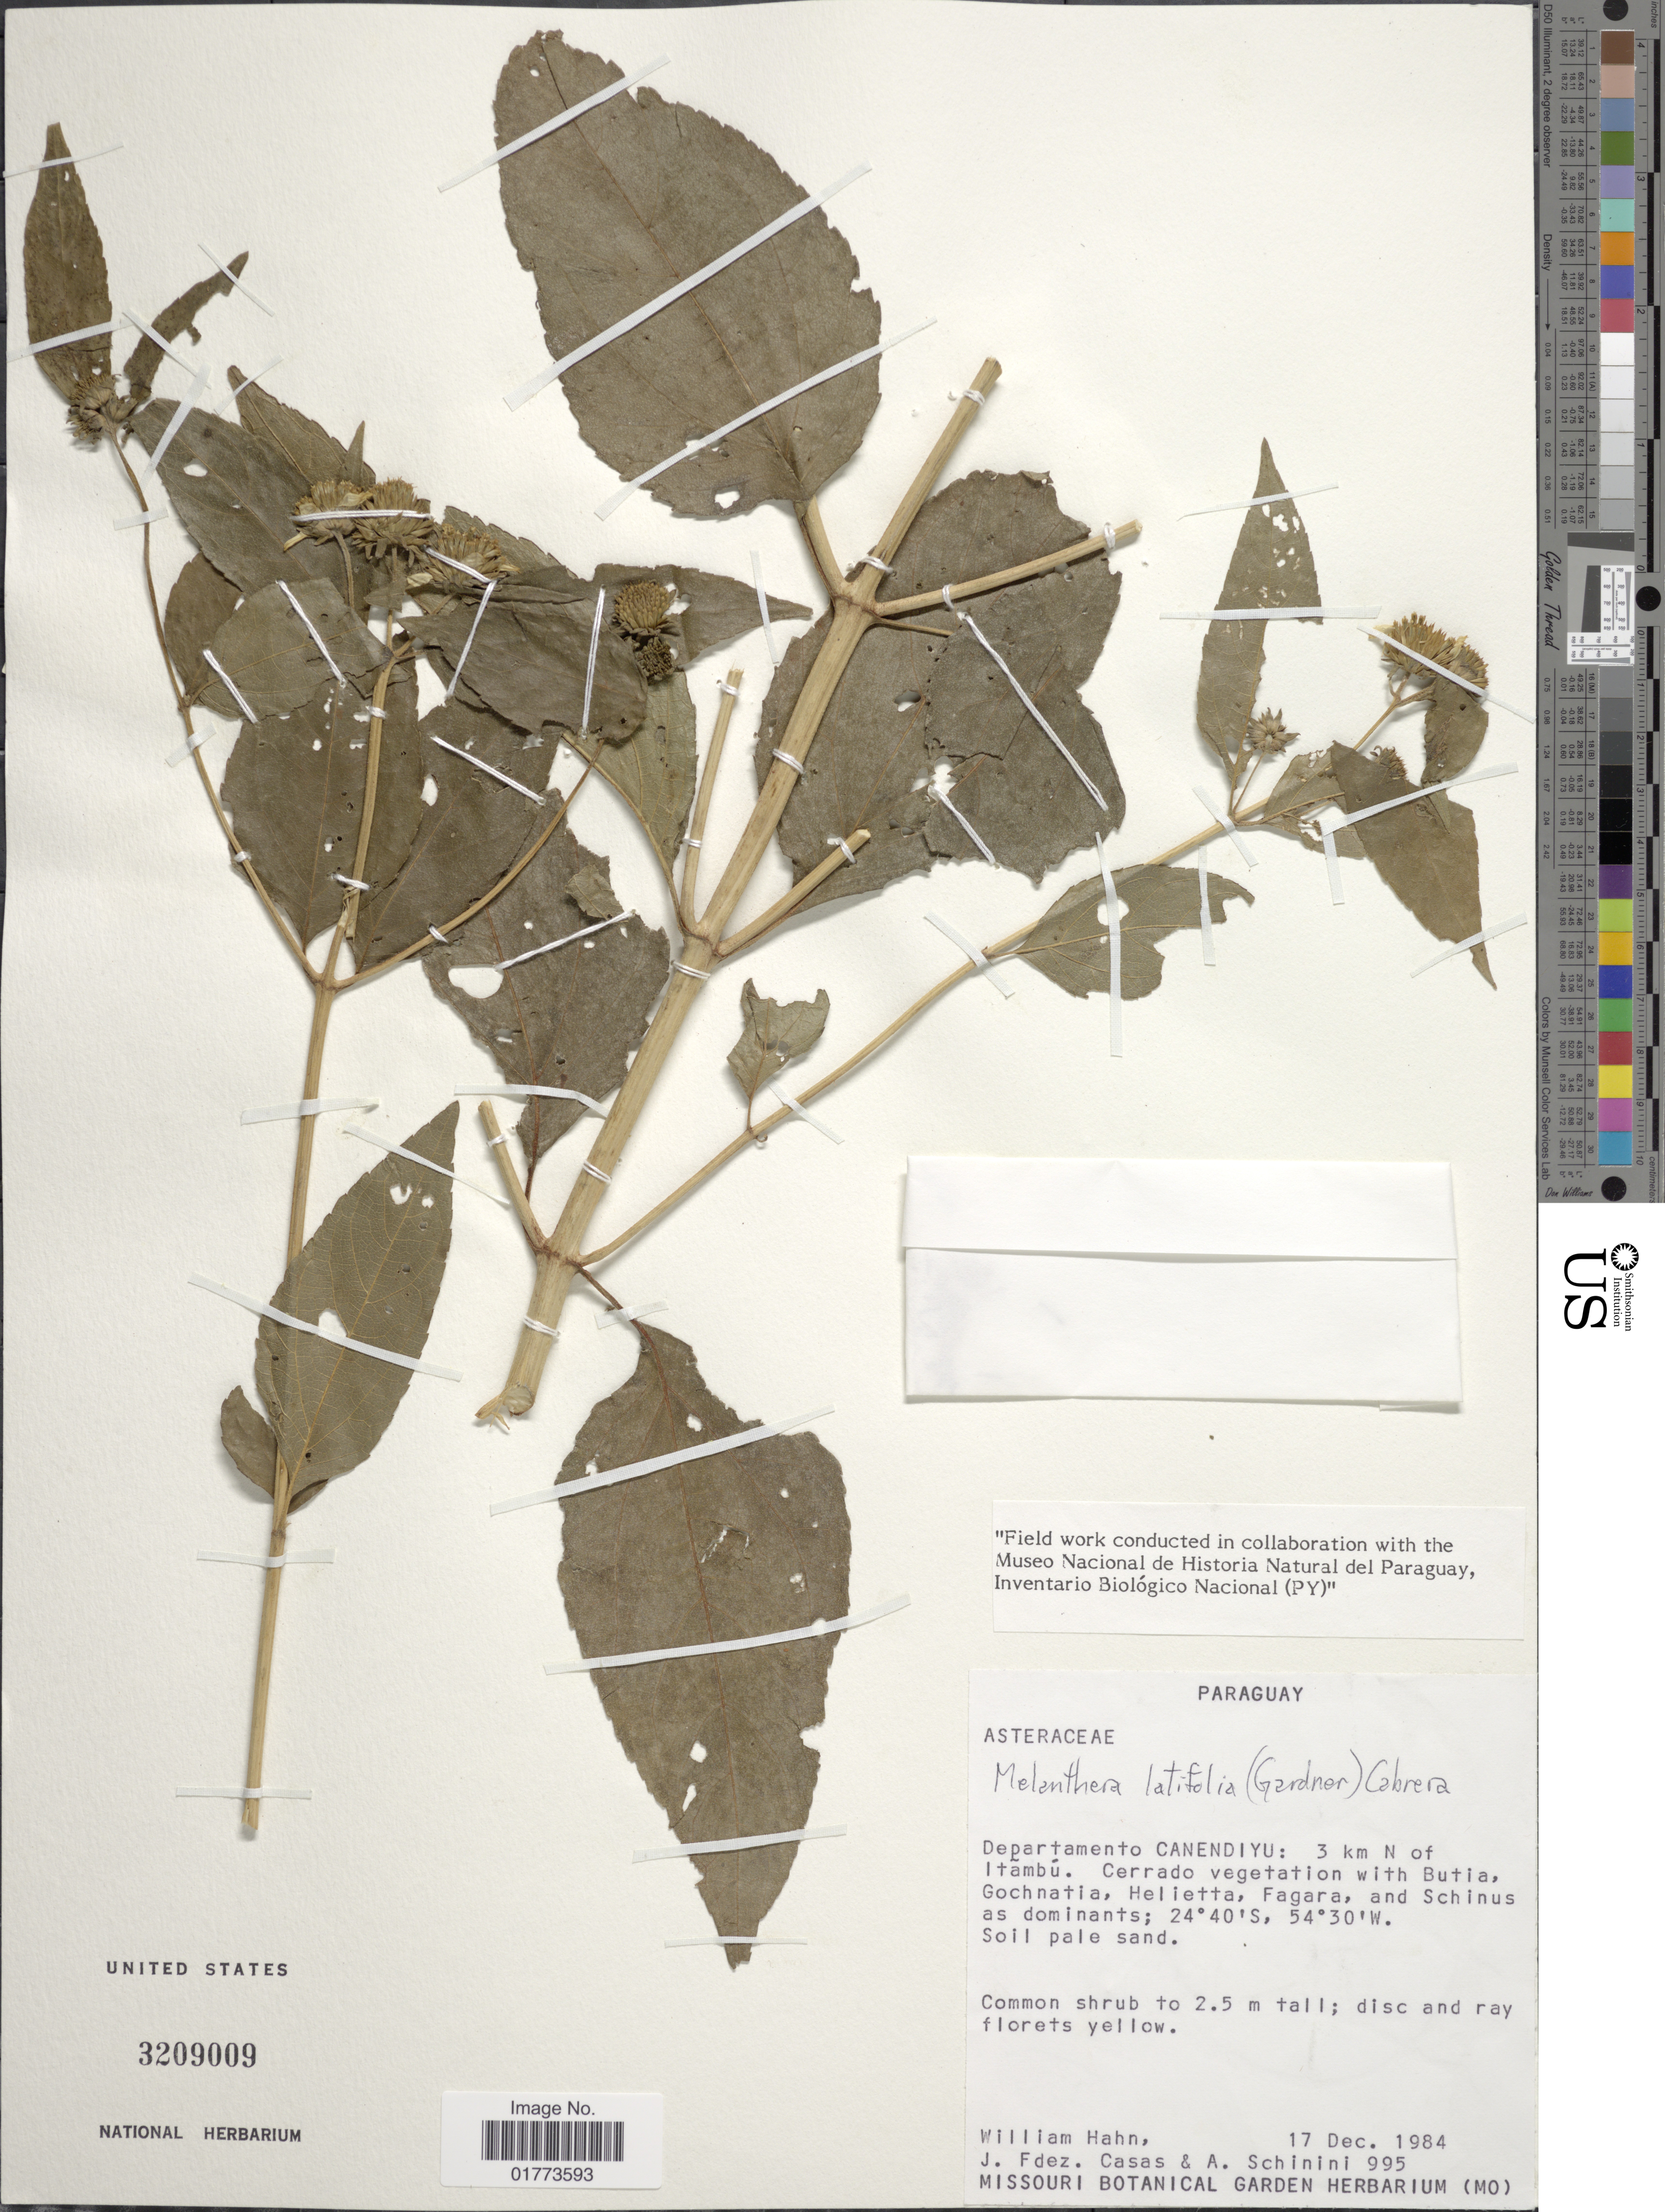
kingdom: Plantae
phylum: Tracheophyta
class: Magnoliopsida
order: Asterales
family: Asteraceae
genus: Melanthera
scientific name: Melanthera latifolia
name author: (Gardner)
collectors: W. J. Hahn, F. J. Fernández Casas & A. Schinini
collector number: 995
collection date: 1984-12-17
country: Paraguay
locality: Departamento Canendiyu: 3 km N of Itambú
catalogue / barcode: US 3209009